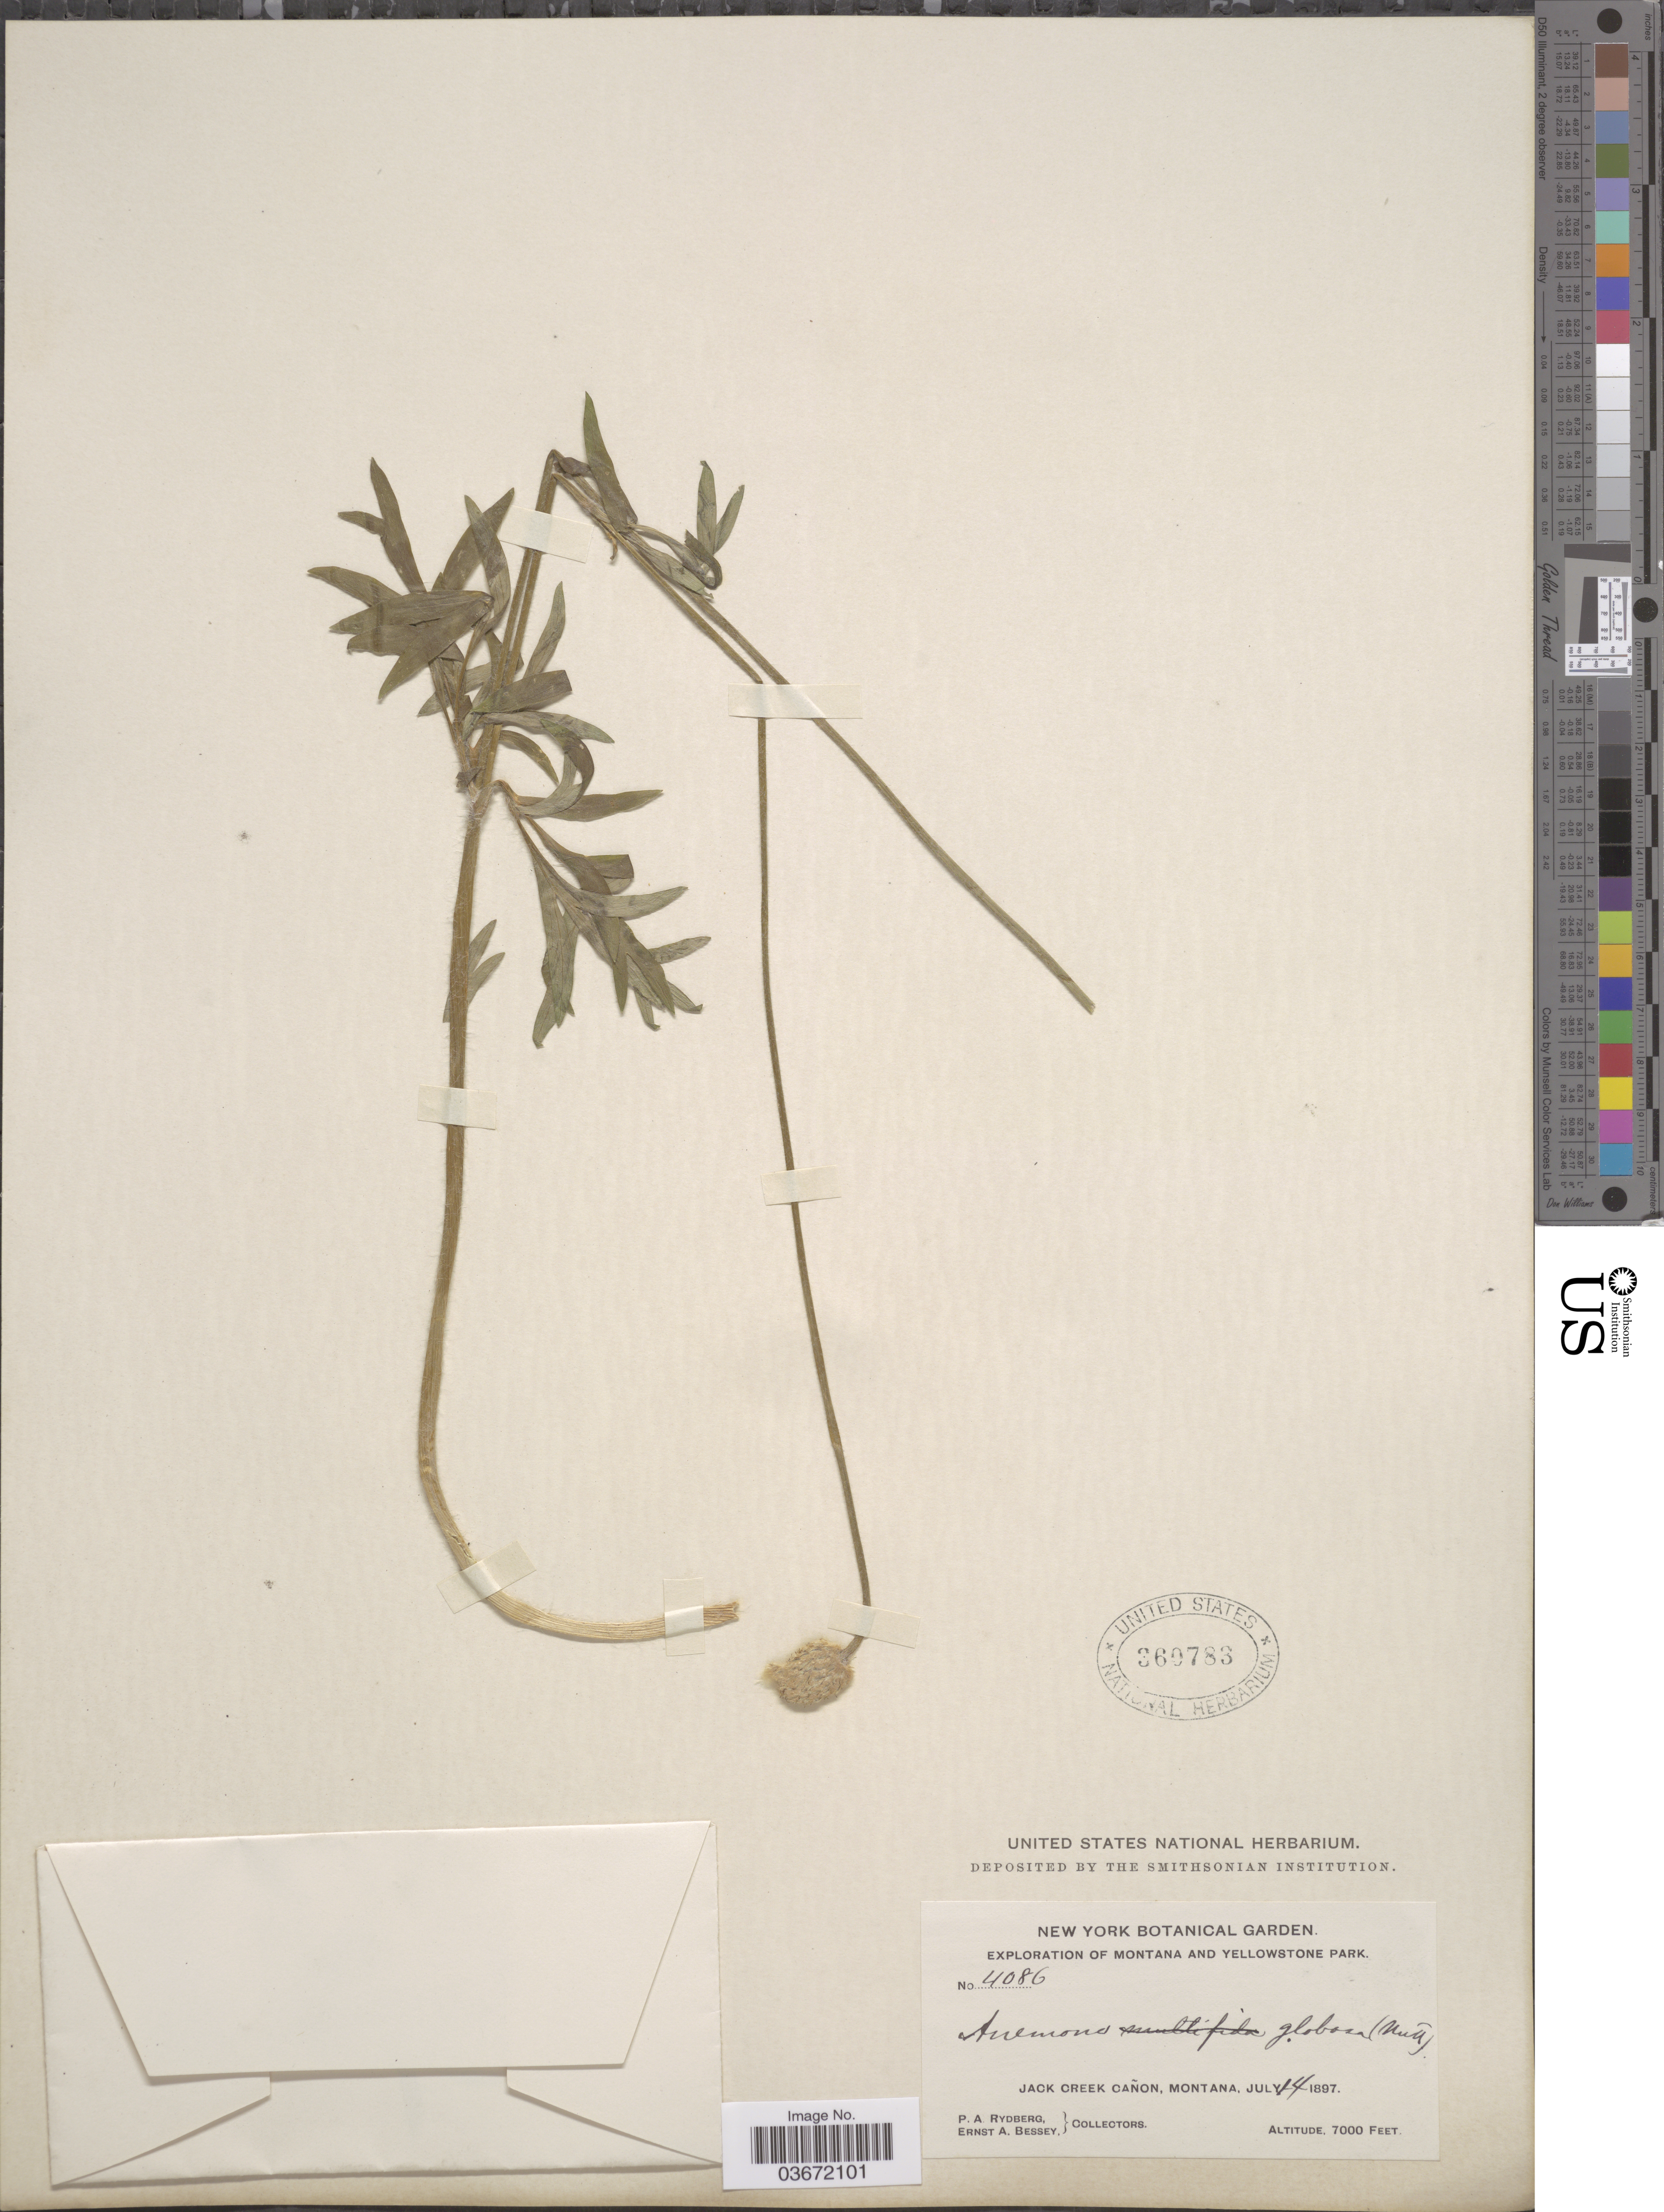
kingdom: Plantae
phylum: Tracheophyta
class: Magnoliopsida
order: Ranunculales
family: Ranunculaceae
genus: Anemone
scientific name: Anemone globosa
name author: (Torr. & A. Gray) Nutt. ex A. Heller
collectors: P. A. Rydberg & E. A. Bessey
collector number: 4086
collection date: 1897-07-14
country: United States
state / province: Montana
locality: Montana and Yellowstone Park. Jack Creek Cañon.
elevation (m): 2134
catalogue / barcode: US 360783